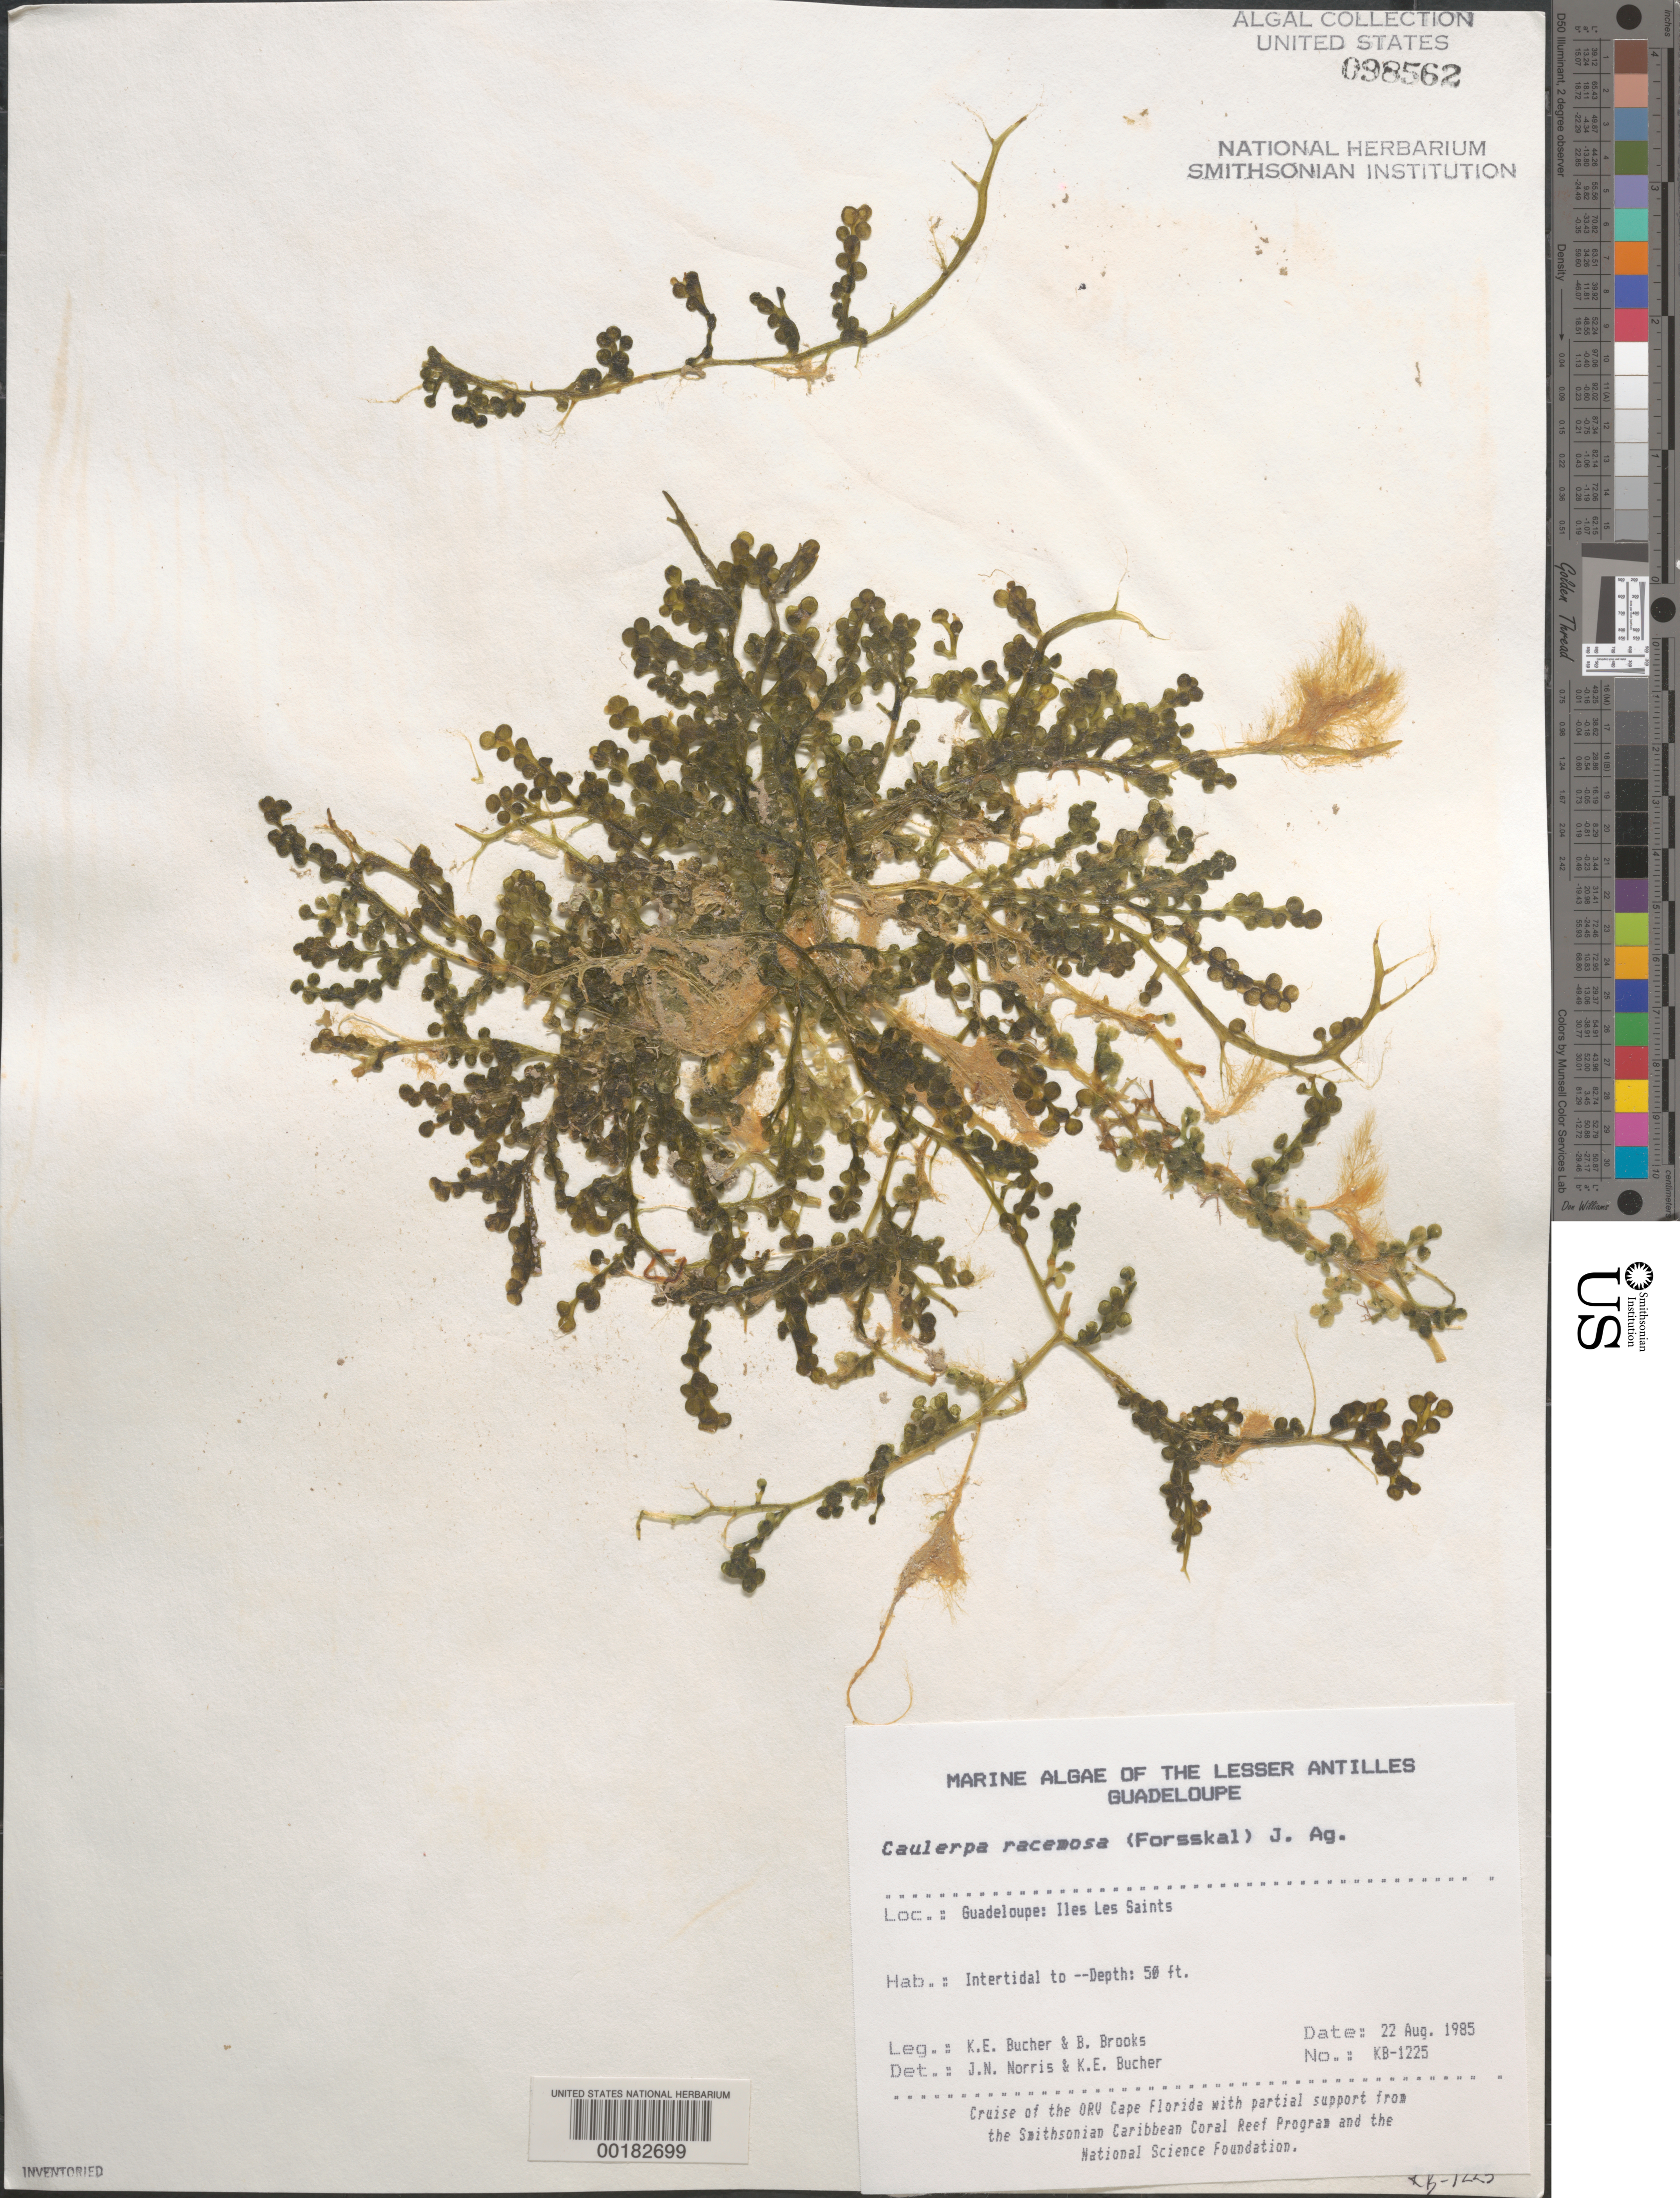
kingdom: Plantae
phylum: Chlorophyta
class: Ulvophyceae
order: Bryopsidales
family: Caulerpaceae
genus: Caulerpa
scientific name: Caulerpa racemosa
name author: (Forssk.) J. Agardh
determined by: Norris, J. N.; Bucher, K. E.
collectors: K. E. Bucher & B. Brooks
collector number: Kb-1225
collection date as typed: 22 Aug 1985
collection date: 1985-08-22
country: Guadeloupe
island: Iles des Saintes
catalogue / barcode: US 98562